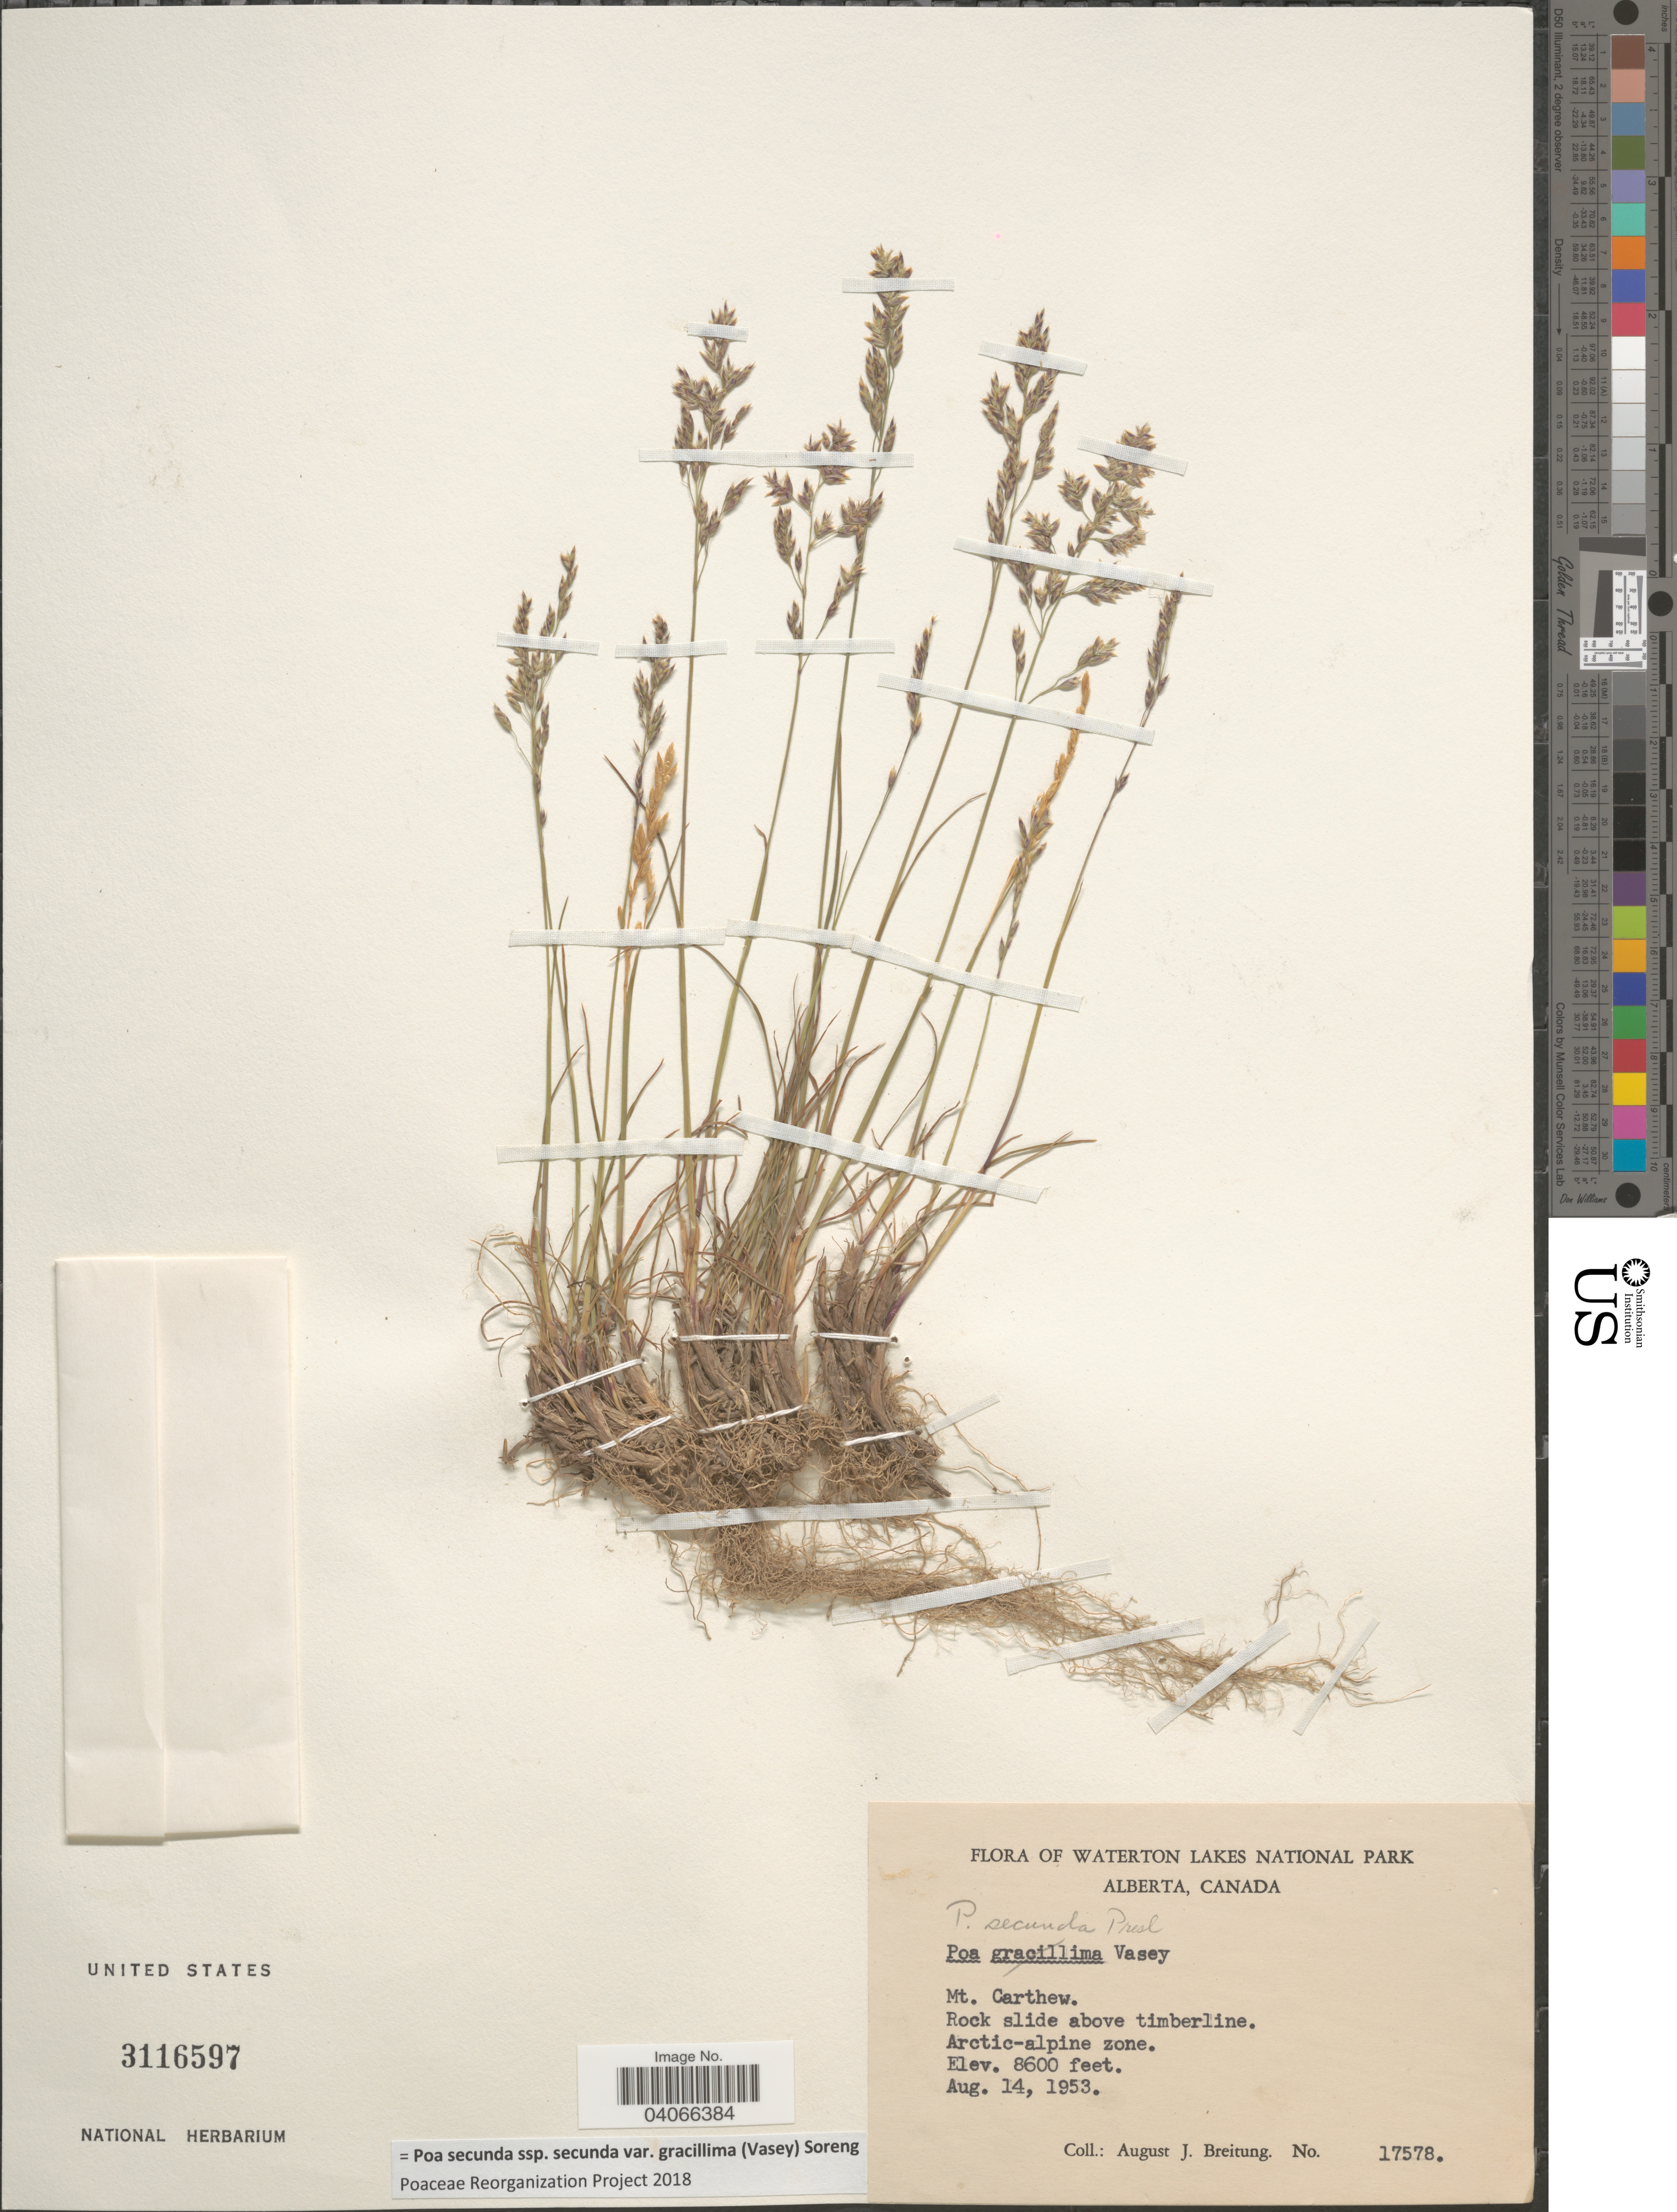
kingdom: Plantae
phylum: Tracheophyta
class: Liliopsida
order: Poales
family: Poaceae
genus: Poa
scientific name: Poa secunda subsp. secunda var. gracillima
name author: (Vasey) Soreng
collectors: A. Breitung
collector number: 17578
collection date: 1953-08-14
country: Canada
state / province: Alberta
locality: Waterton Lakes National Park. Mt. Carthew. Rock slide above timberline. Arctic-alpine zone.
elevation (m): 2621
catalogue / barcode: US 3116597